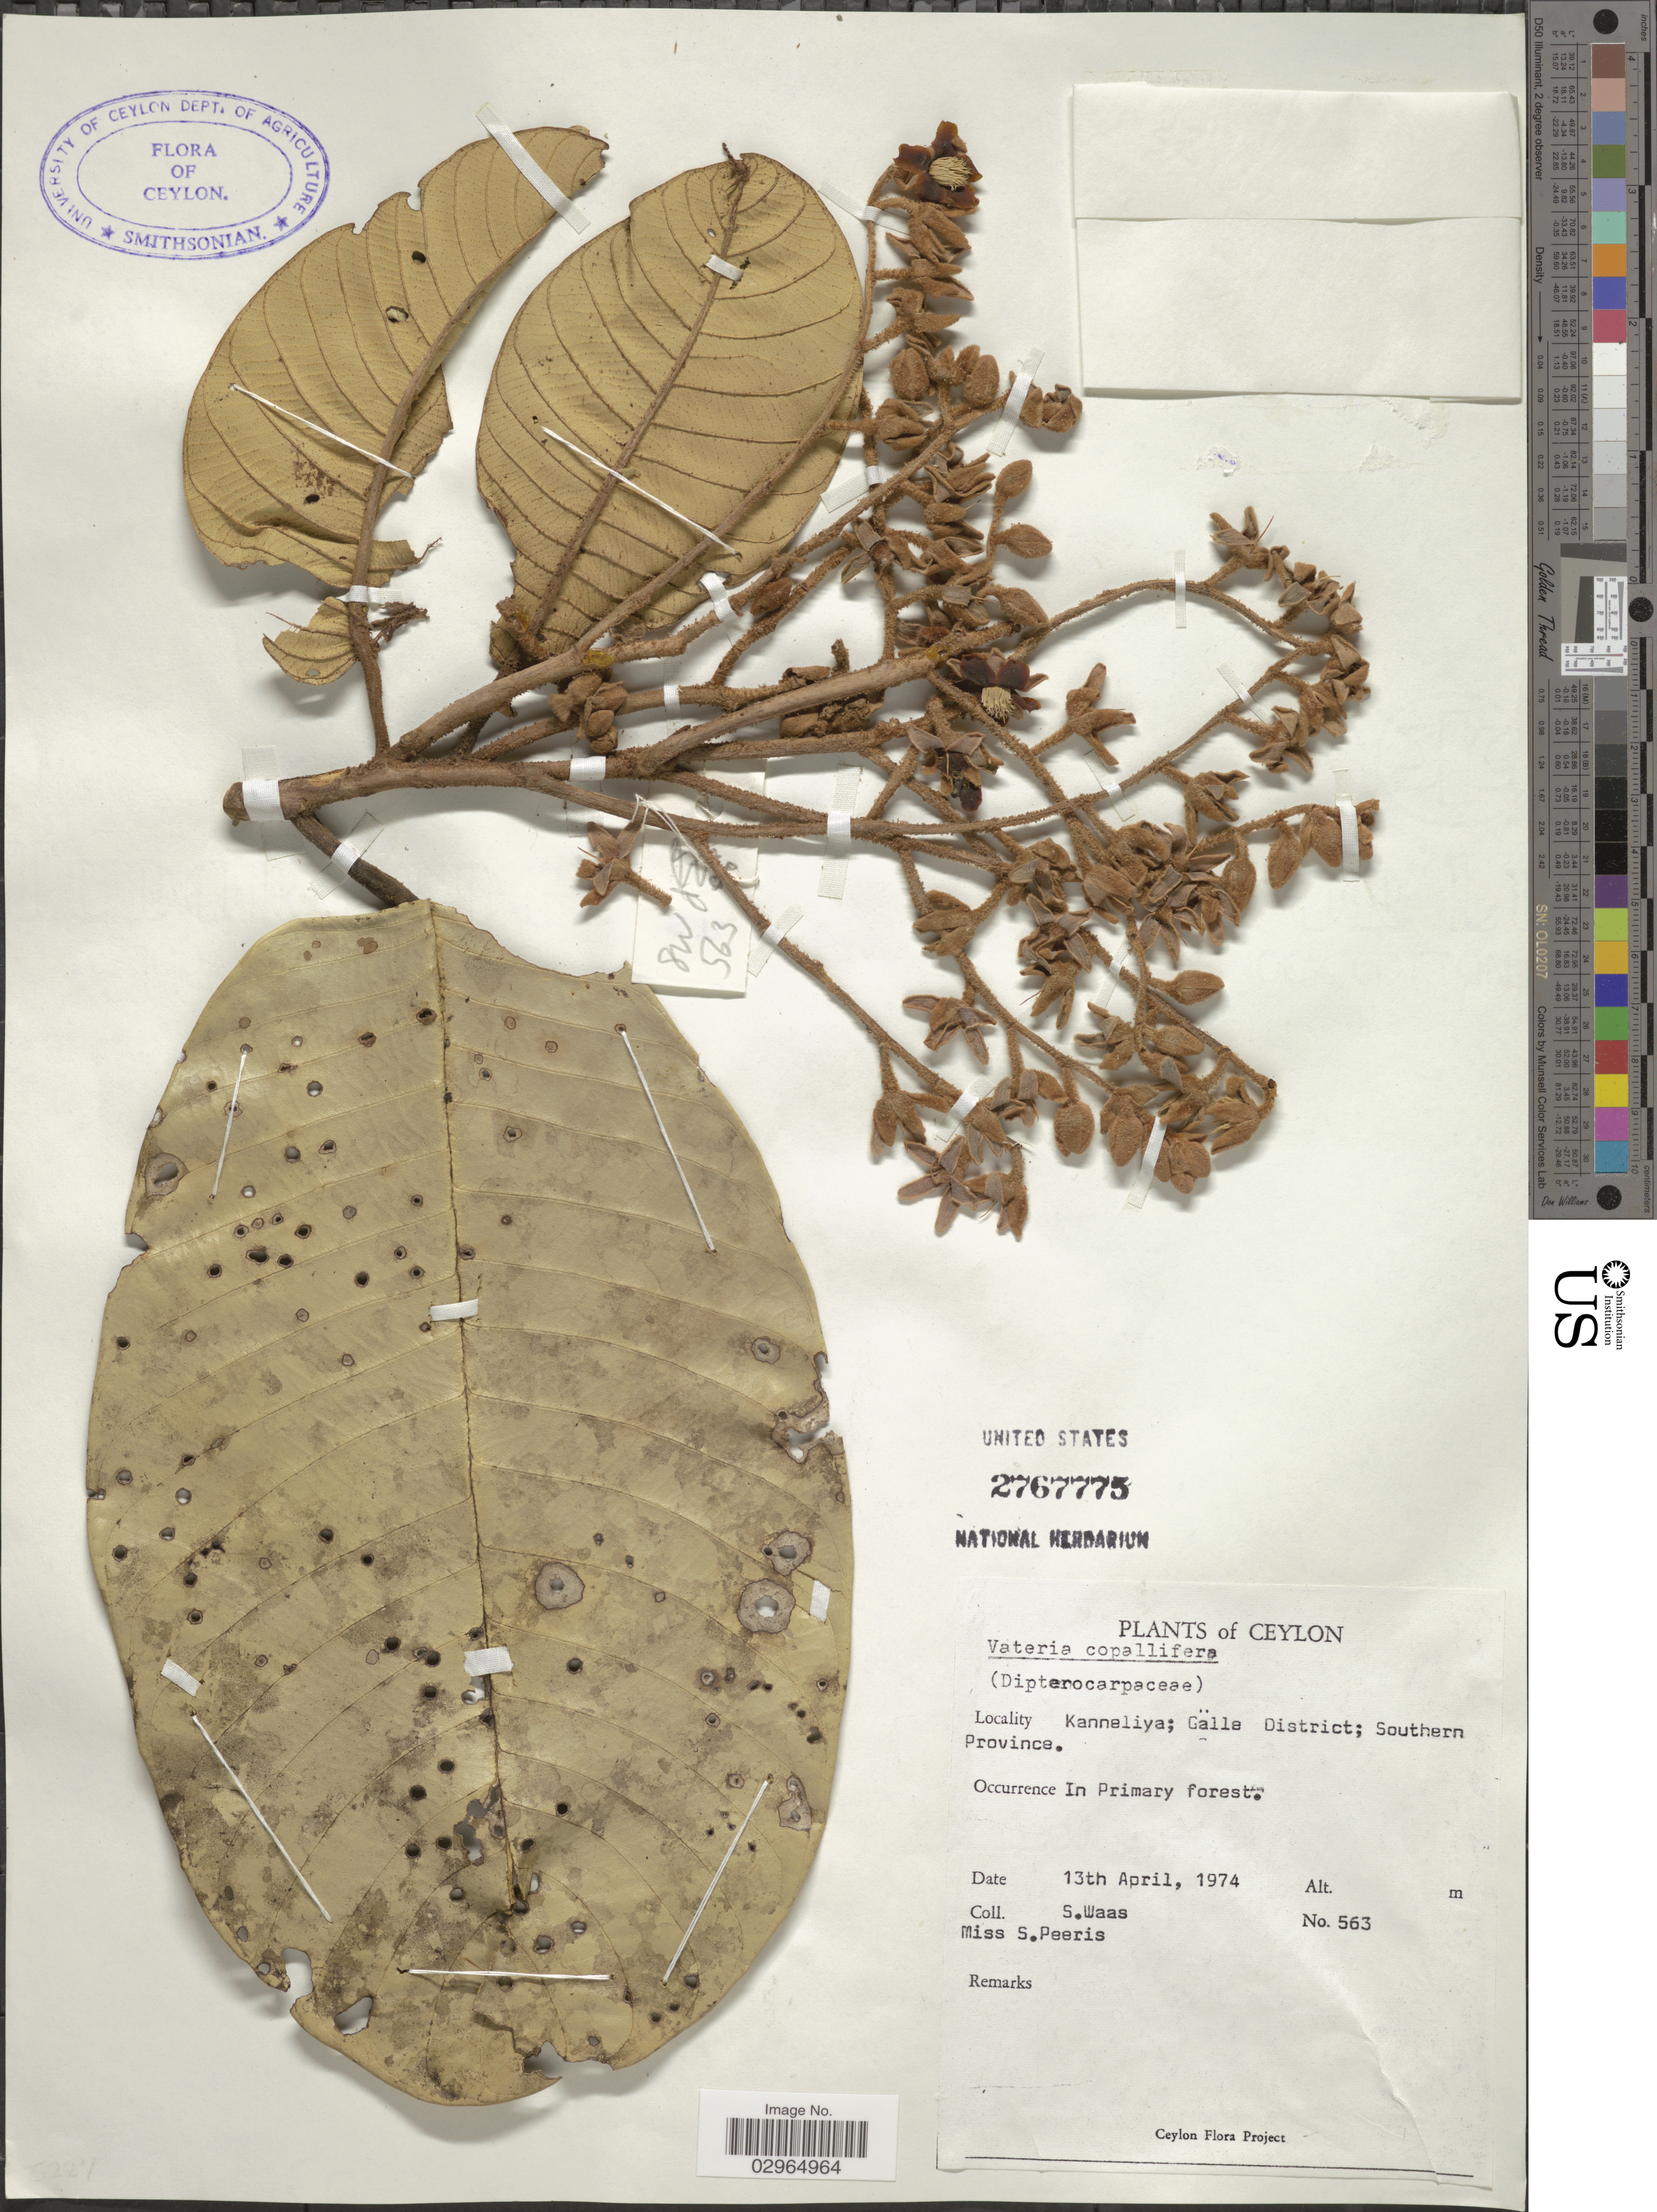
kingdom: Plantae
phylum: Tracheophyta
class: Magnoliopsida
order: Malvales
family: Dipterocarpaceae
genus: Vateria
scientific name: Vateria copallifera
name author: (Retz.) Alston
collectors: S. Waas & S. Peeris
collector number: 563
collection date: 1974-04-13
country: Sri Lanka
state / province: Southern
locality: Ceylon. Kanneliya; Galle District.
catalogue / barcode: US 2767775